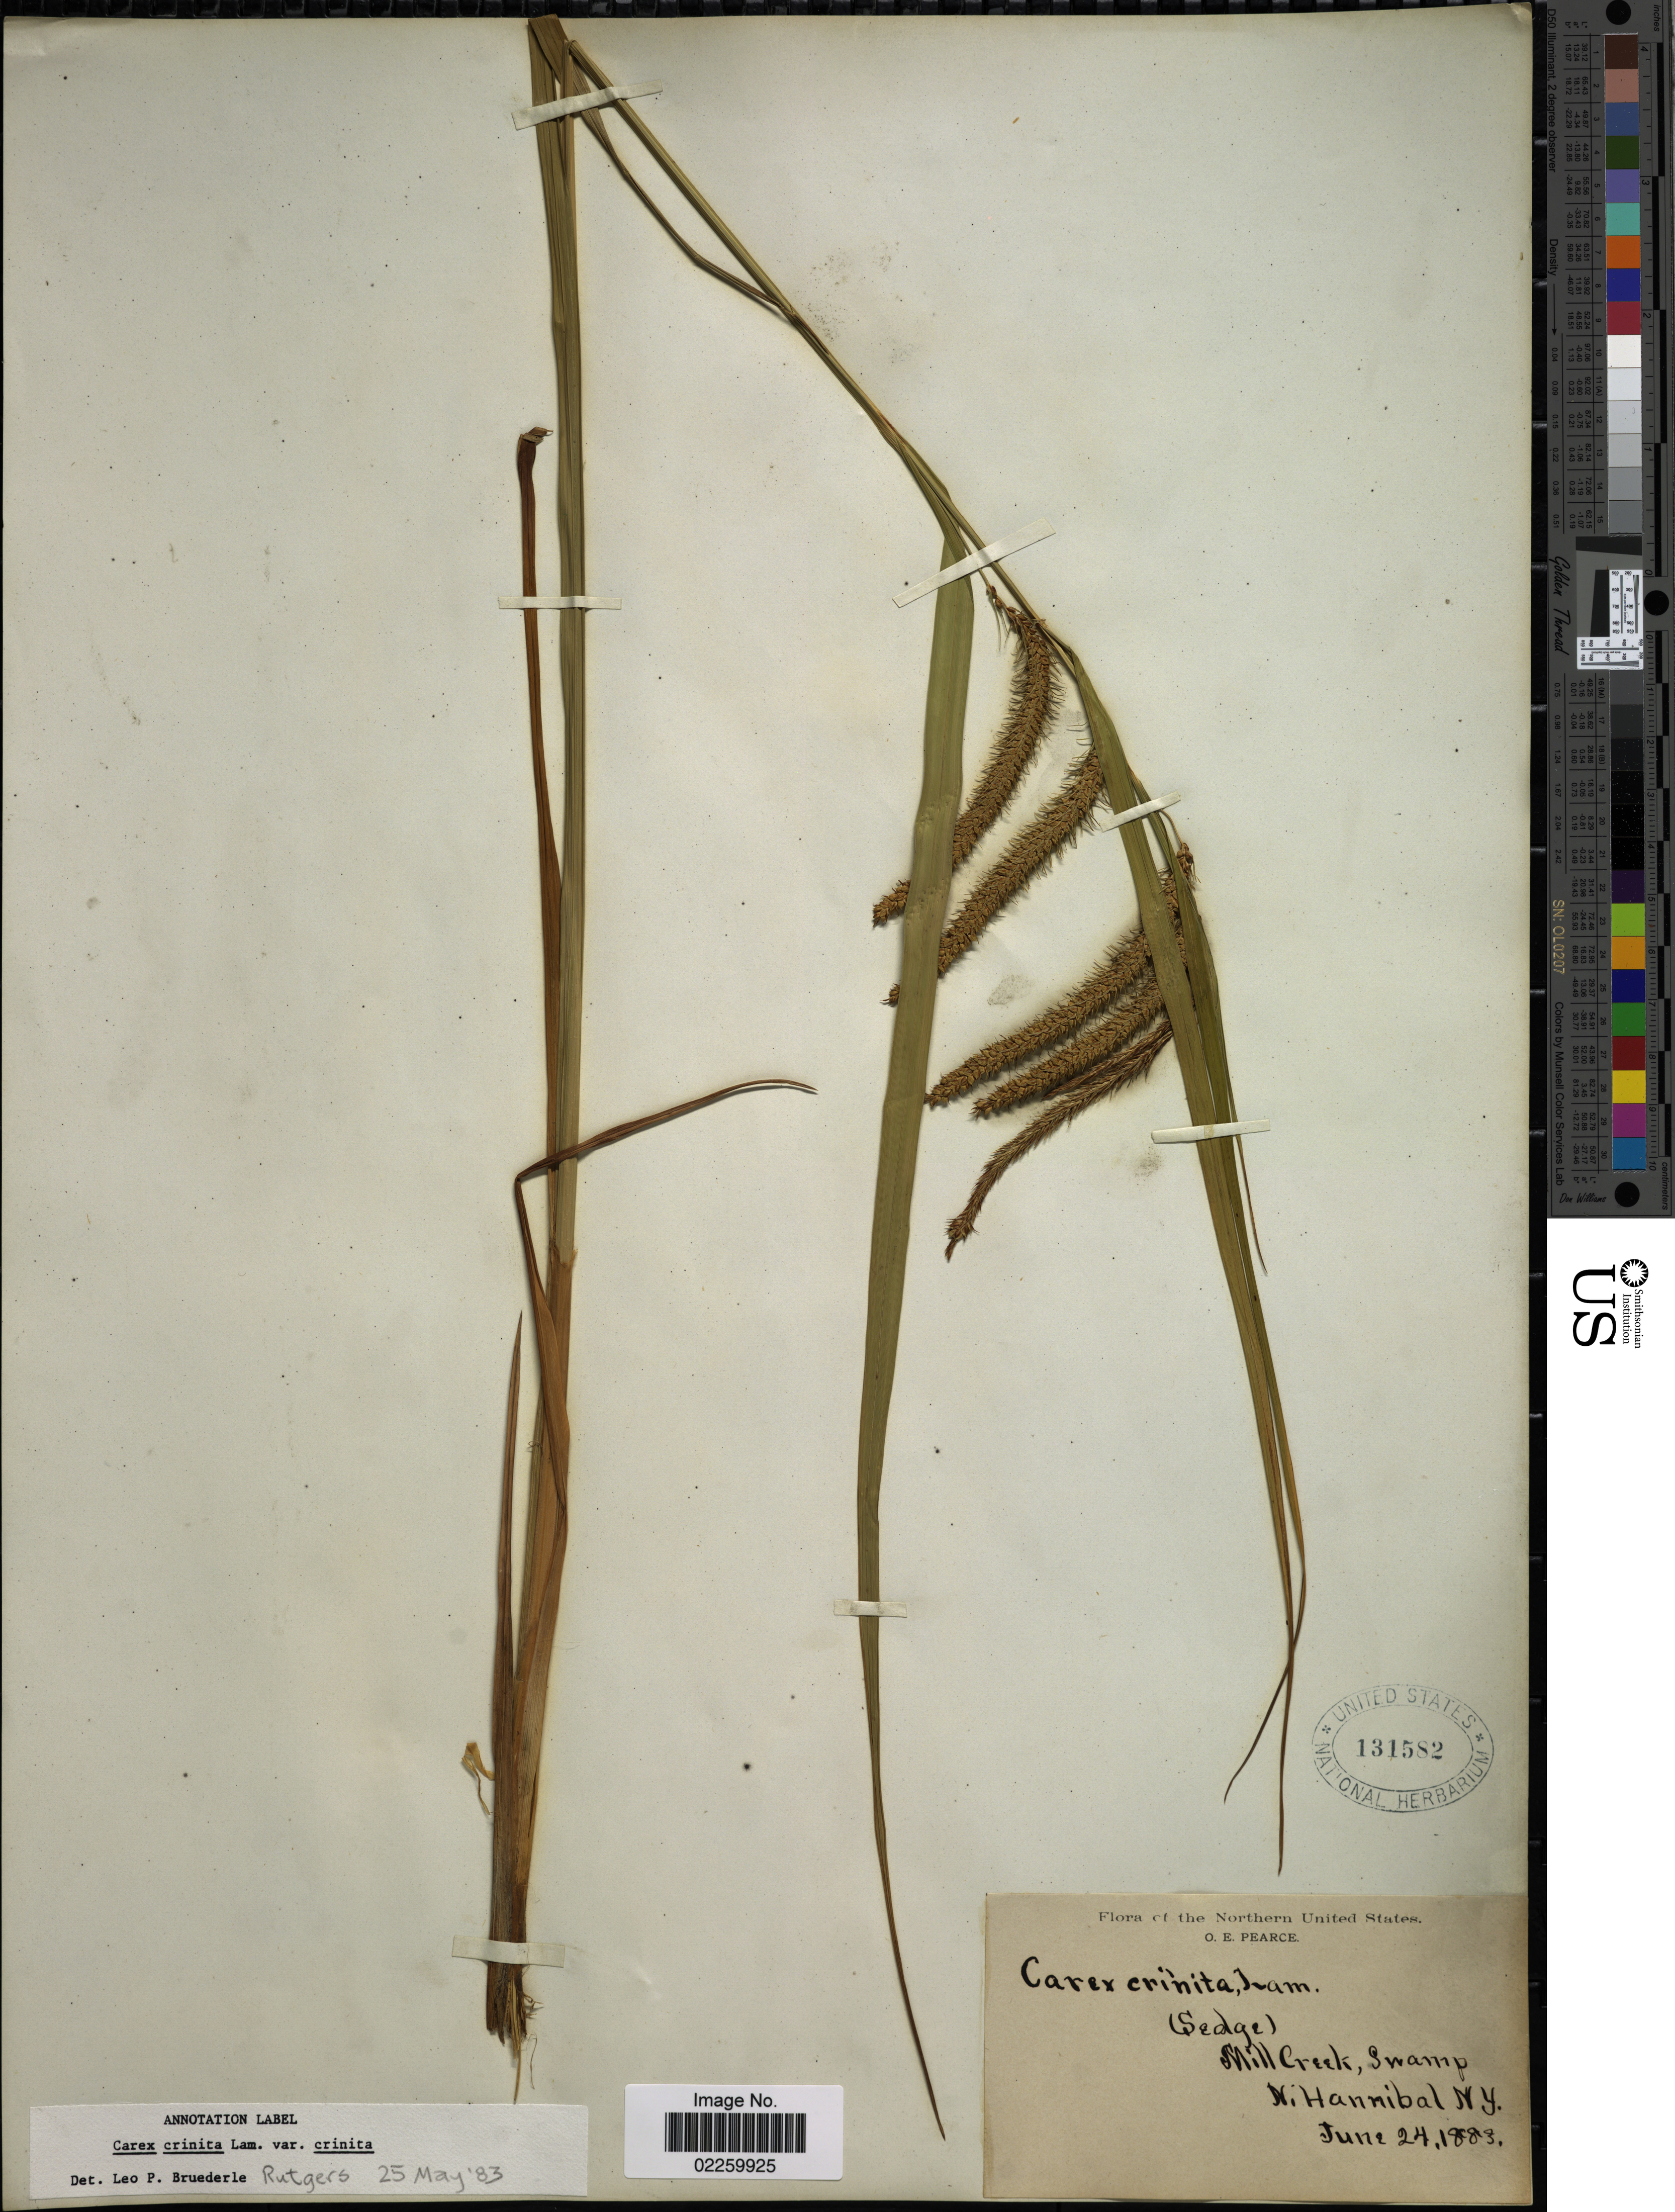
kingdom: Plantae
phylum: Tracheophyta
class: Liliopsida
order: Poales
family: Cyperaceae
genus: Carex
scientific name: Carex crinita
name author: Lam.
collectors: O. E. Pearce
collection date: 1883-06-24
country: United States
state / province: New York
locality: Mill Creek, Swamp, N. Hannibal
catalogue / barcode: US 131582